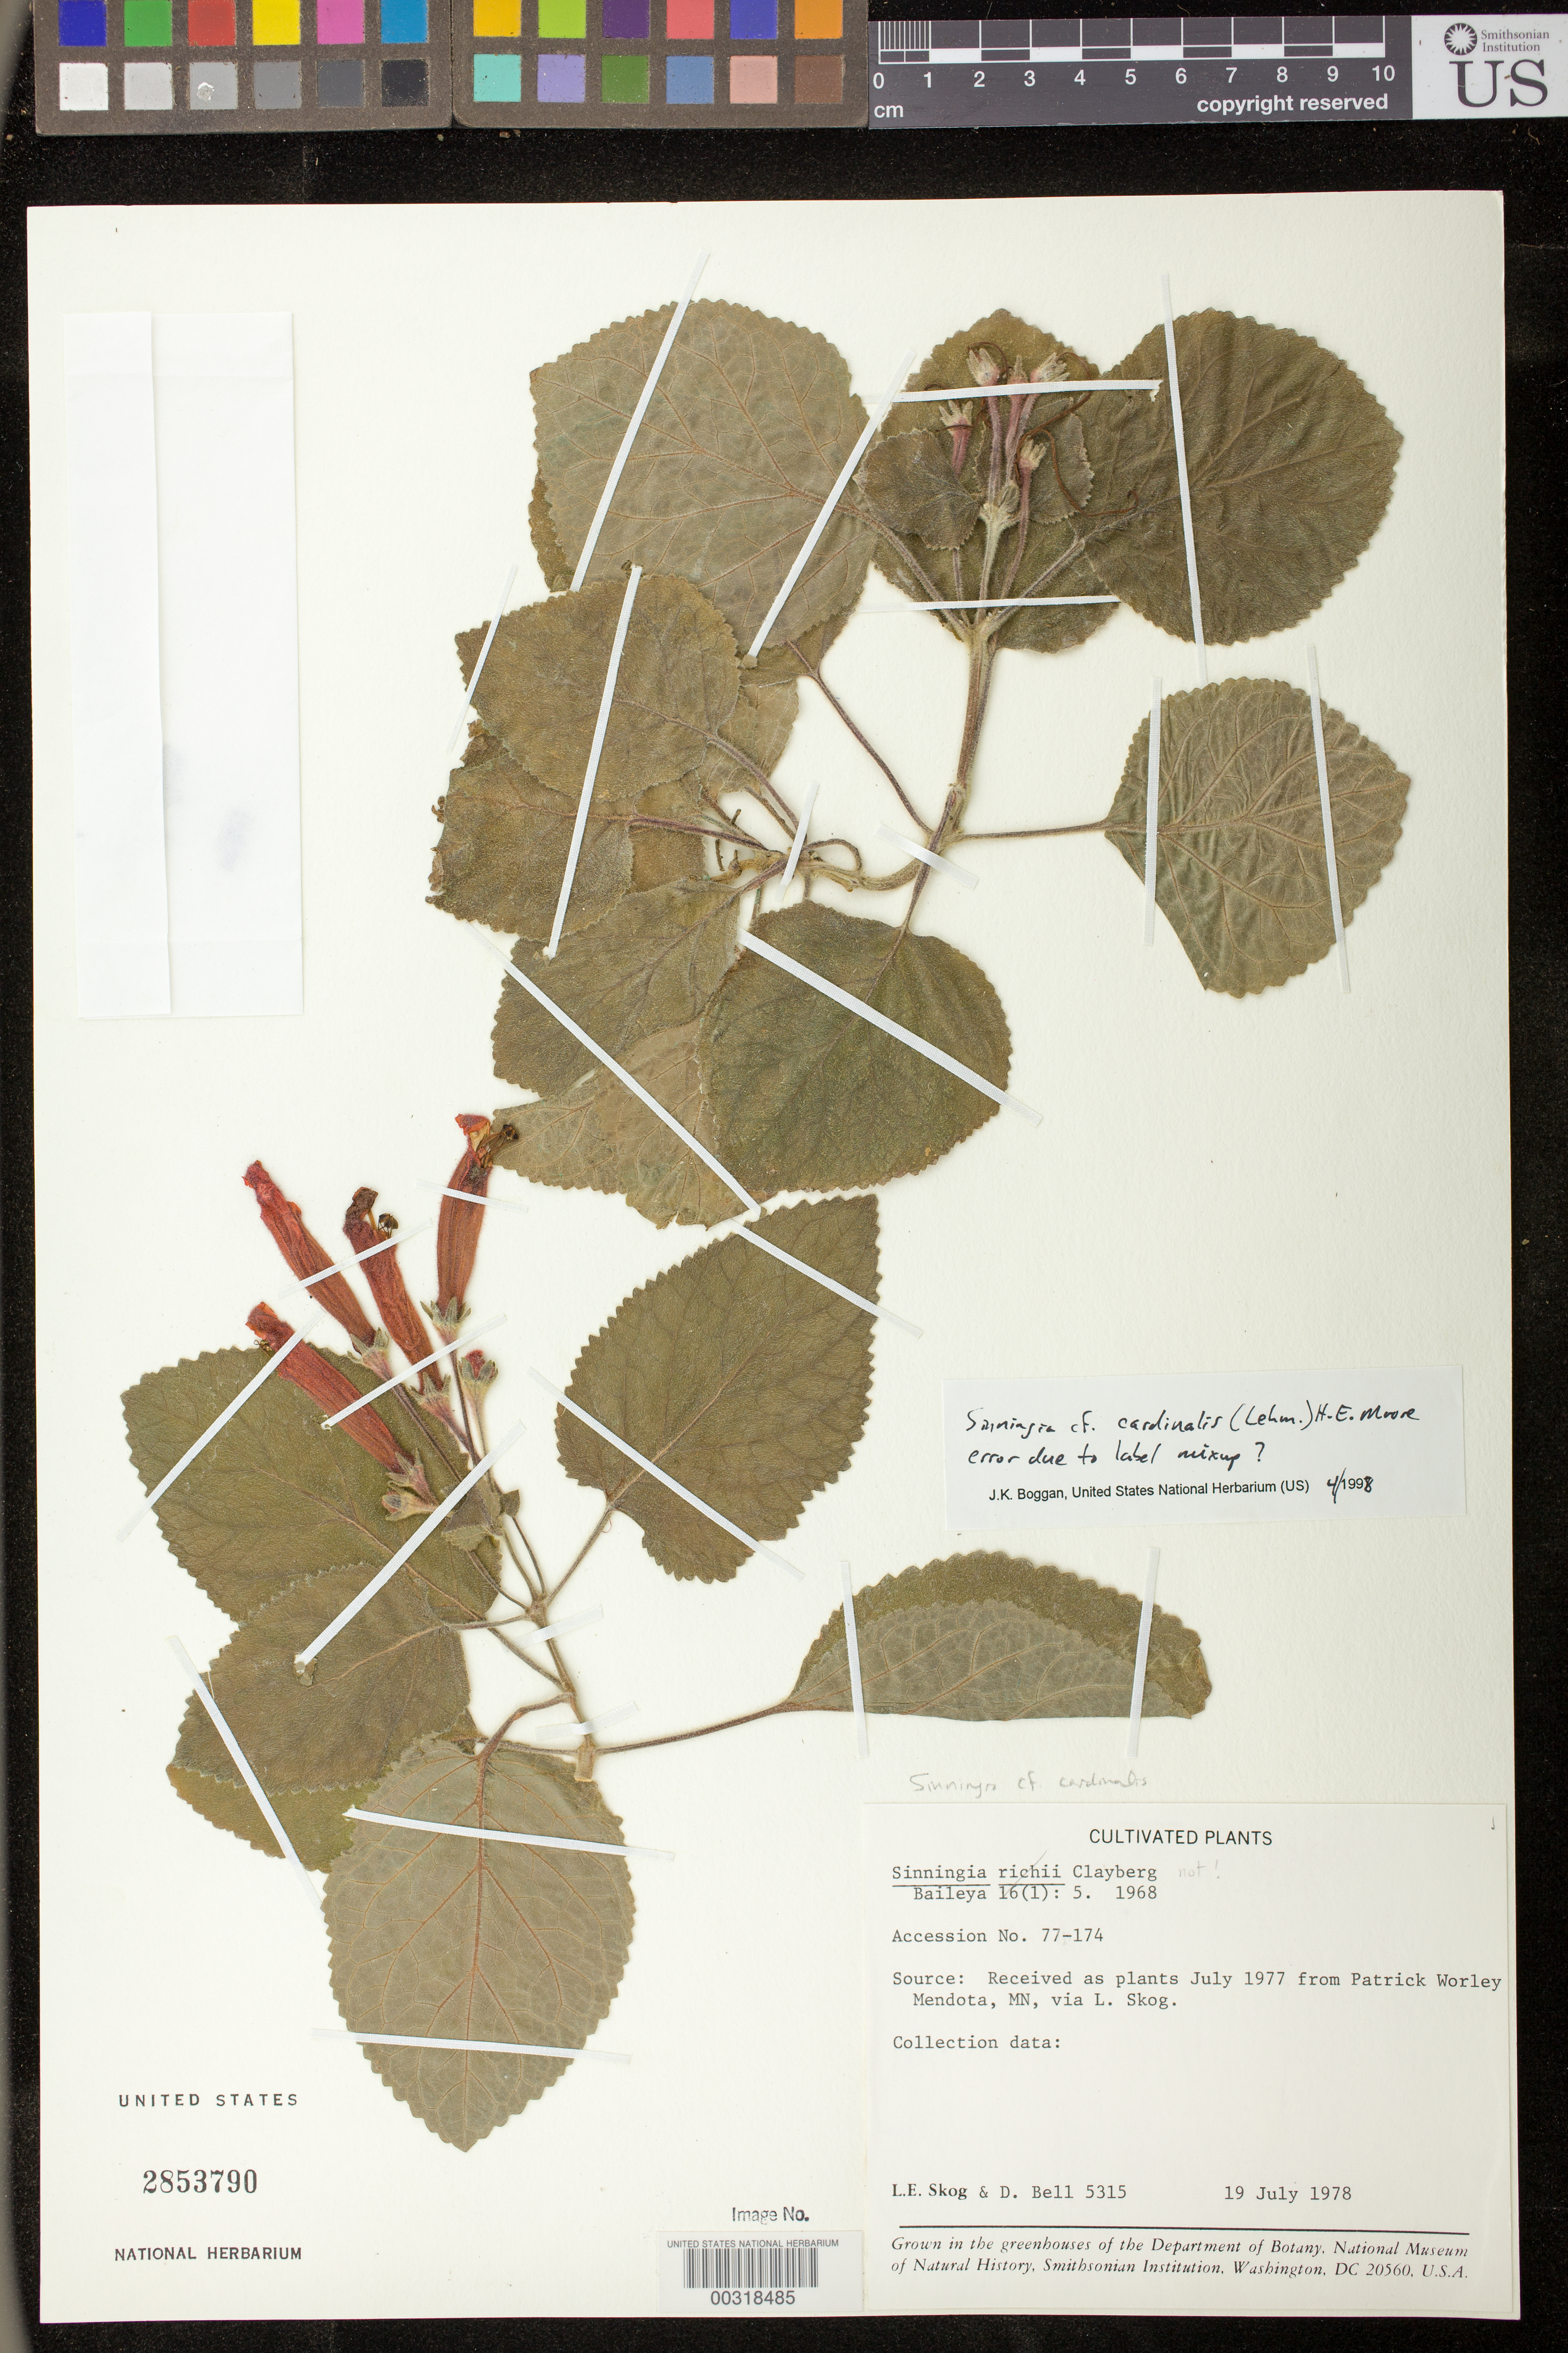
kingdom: Plantae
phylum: Tracheophyta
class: Magnoliopsida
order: Lamiales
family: Gesneriaceae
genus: Sinningia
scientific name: Sinningia cardinalis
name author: (Lehm.) H.E. Moore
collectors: L. E. Skog & D. A. Bell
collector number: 5315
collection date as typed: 19 Jul 1978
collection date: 1978-07-19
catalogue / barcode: US 2853790